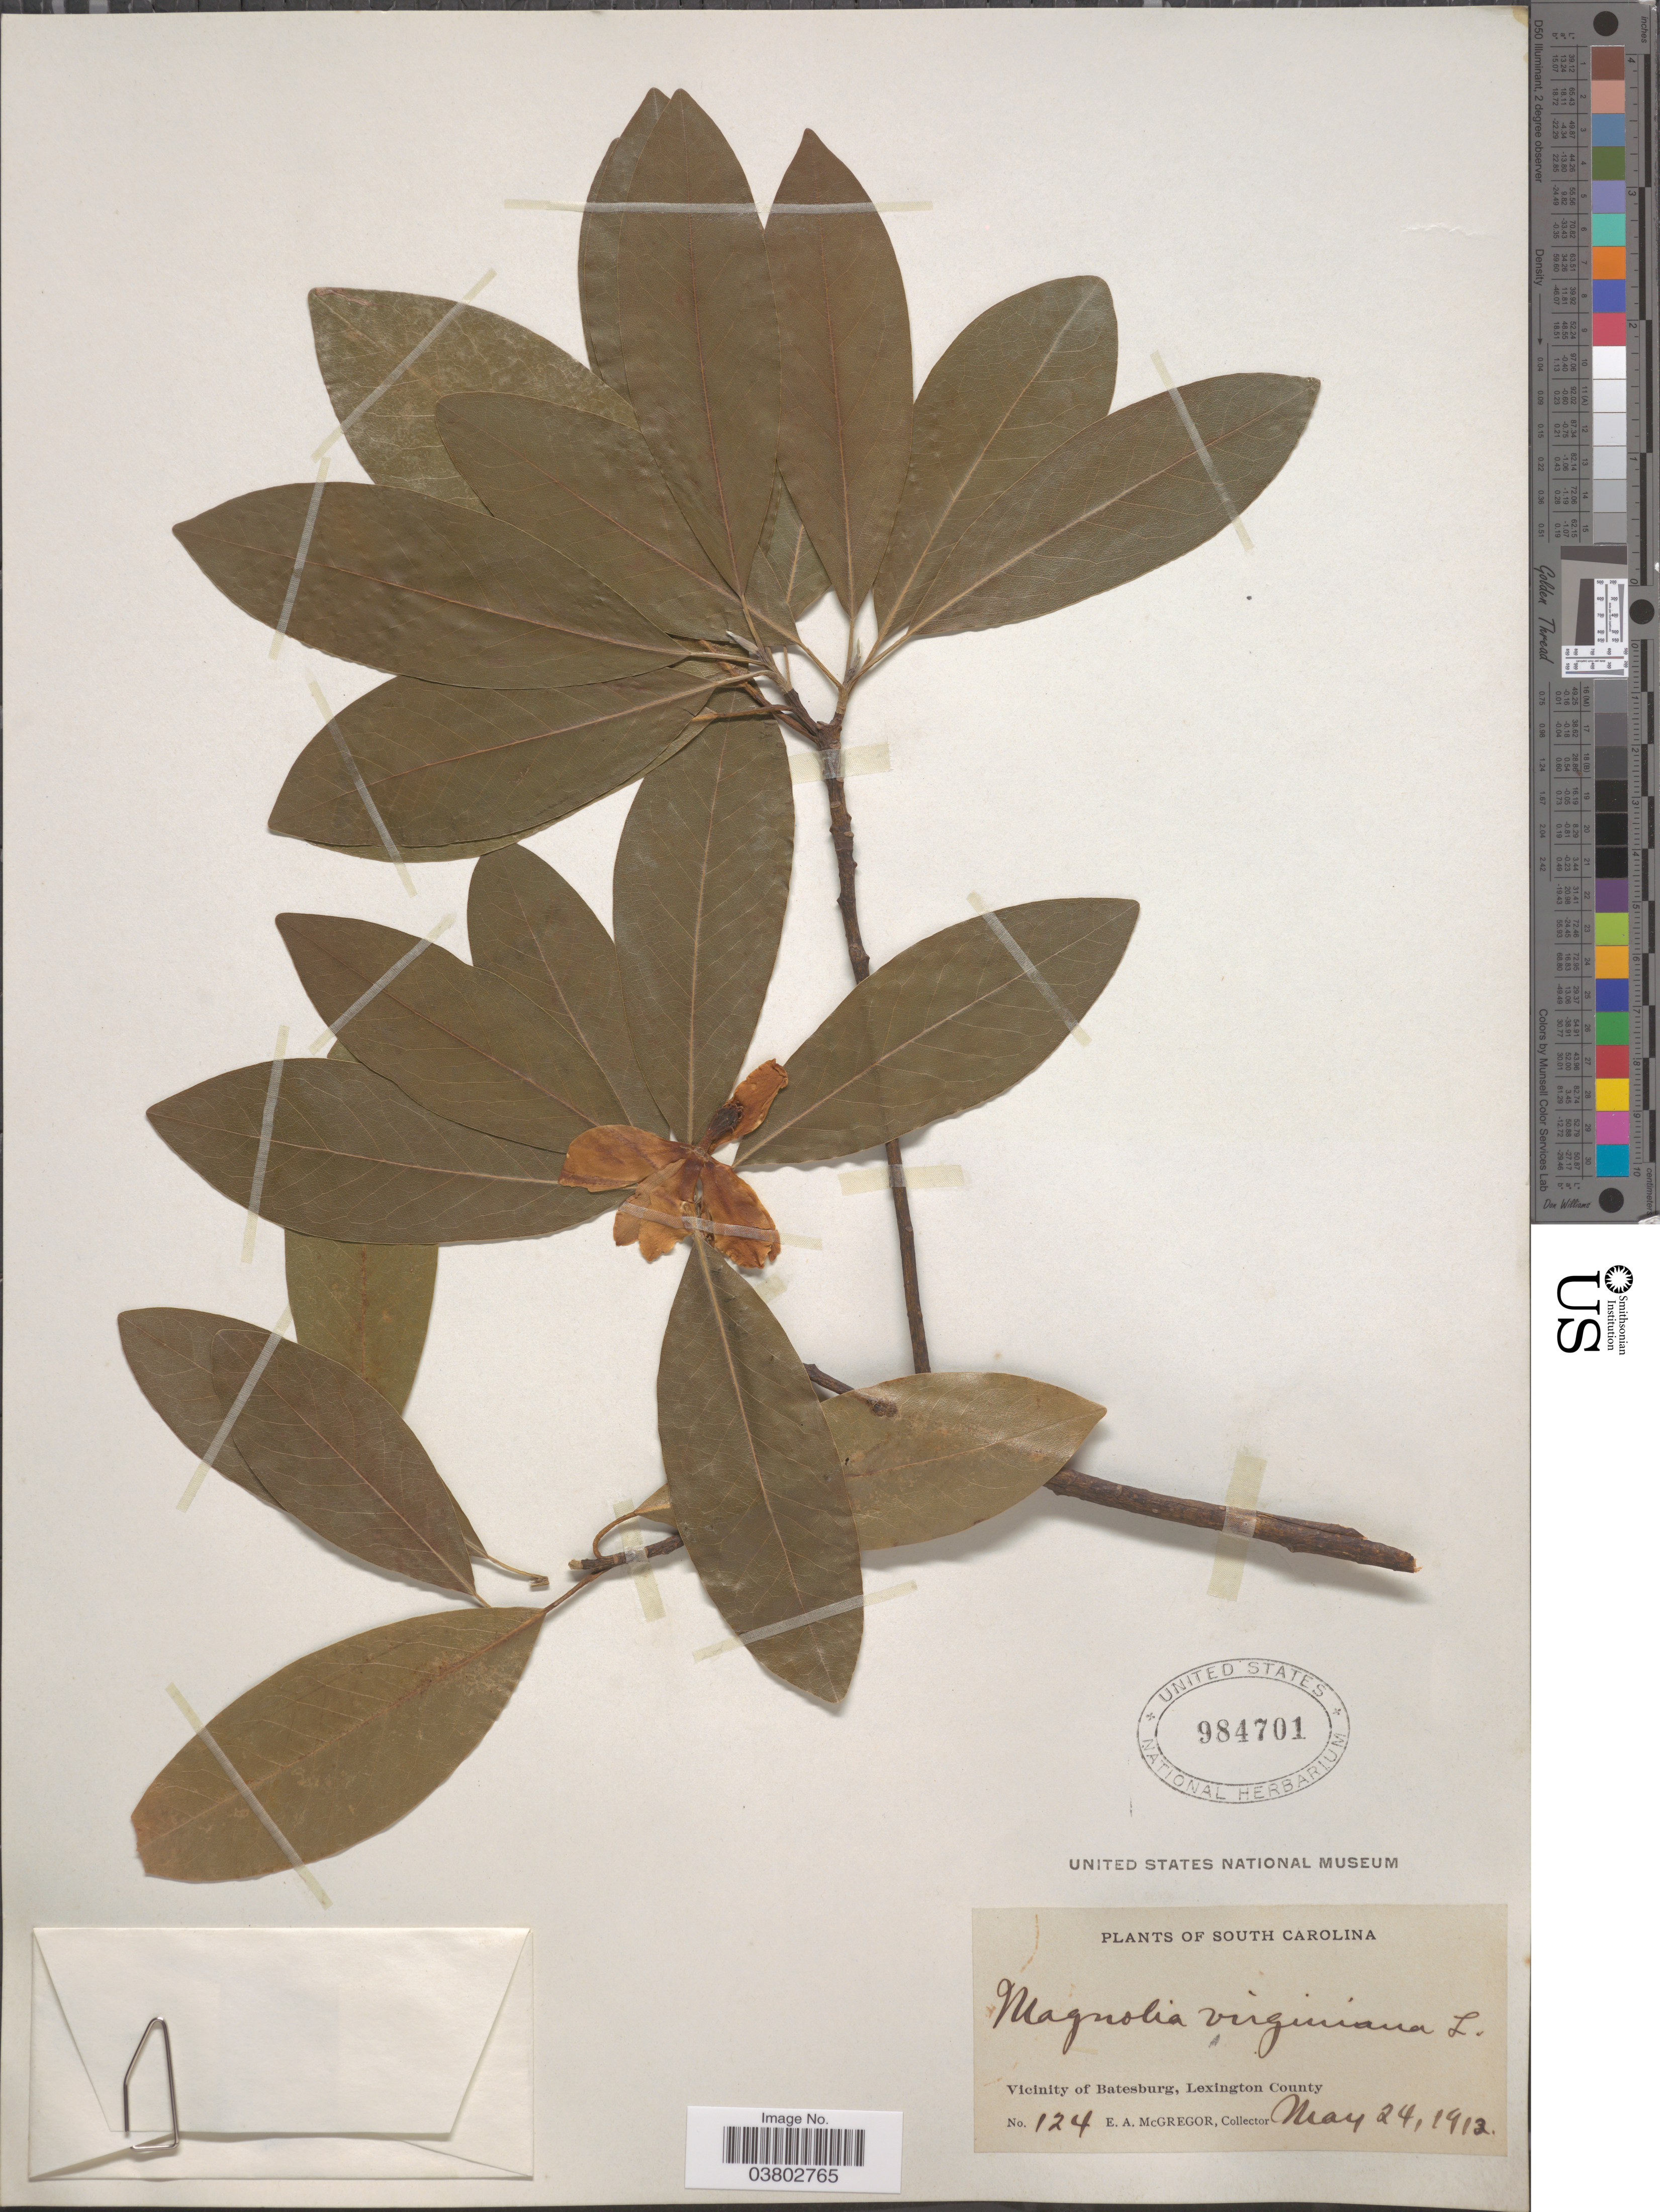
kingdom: Plantae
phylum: Tracheophyta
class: Magnoliopsida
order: Magnoliales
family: Magnoliaceae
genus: Magnolia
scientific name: Magnolia virginiana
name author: L.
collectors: E. A. McGregor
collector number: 124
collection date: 1912-05-24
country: United States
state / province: South Carolina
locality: Vicinity of Batesburg, Lexington County.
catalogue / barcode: US 984701